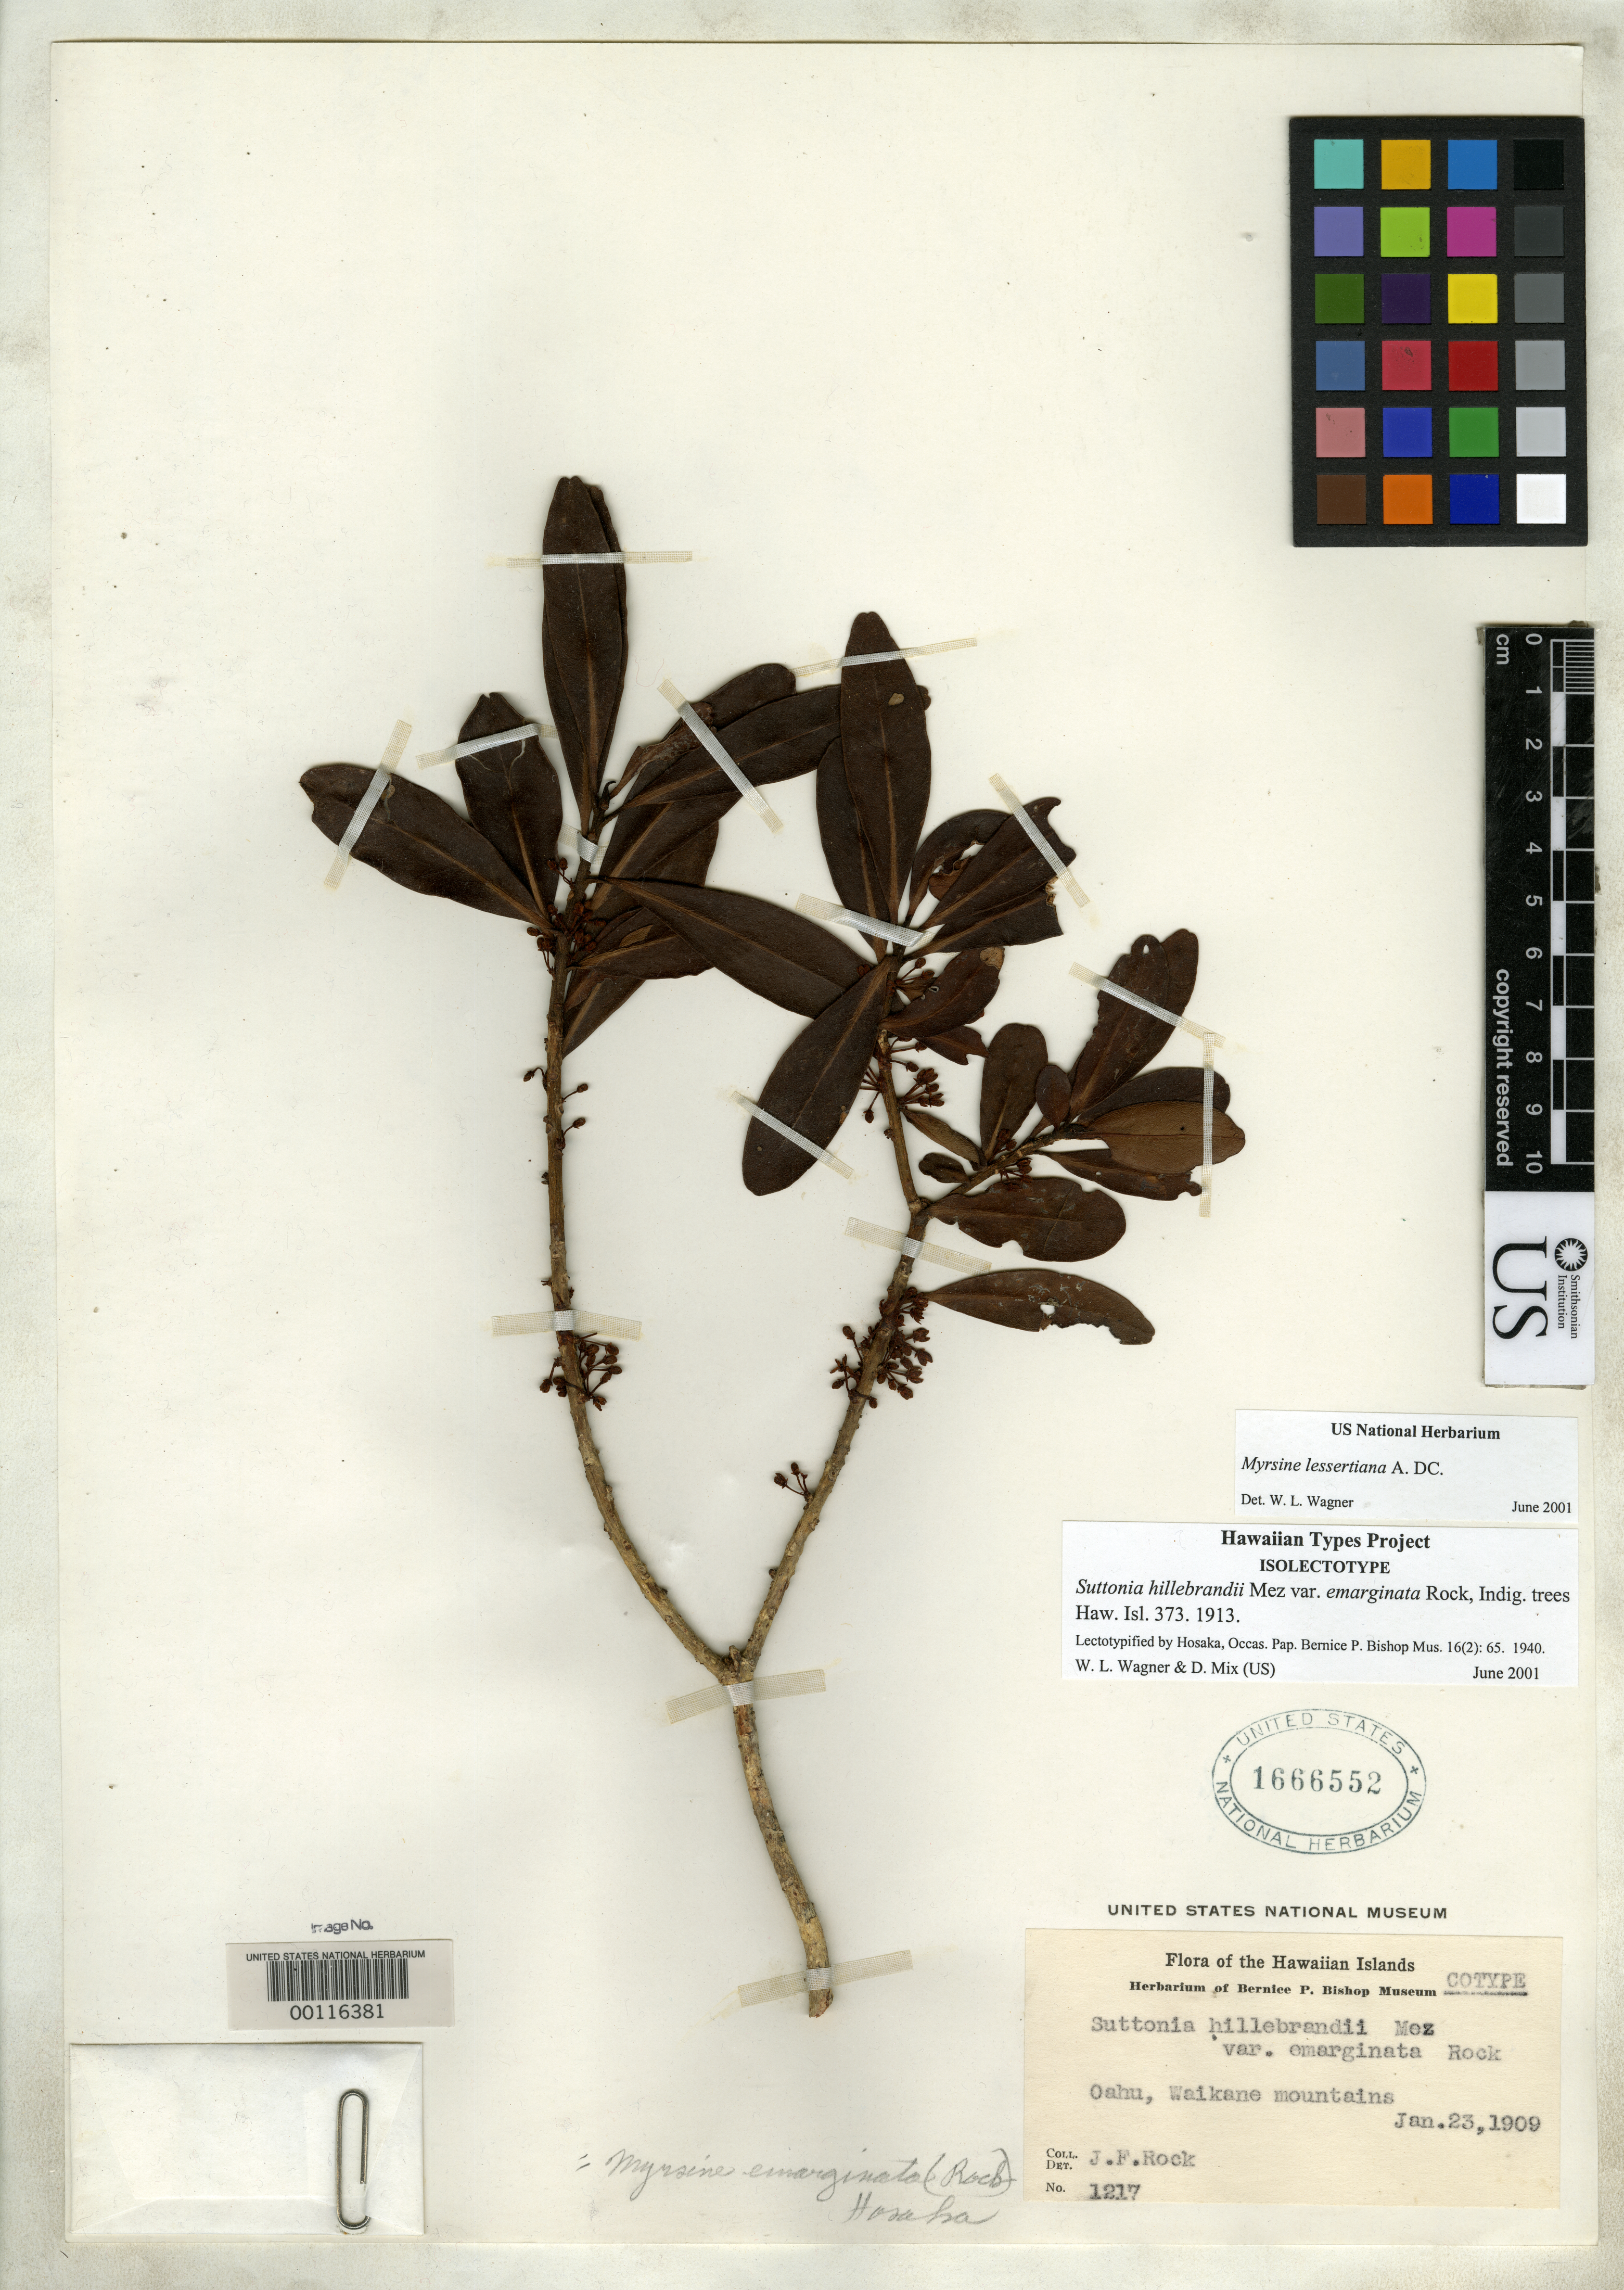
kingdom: Plantae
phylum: Tracheophyta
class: Magnoliopsida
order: Ericales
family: Primulaceae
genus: Suttonia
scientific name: Suttonia hillebrandii var. emarginata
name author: Rock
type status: Isolectotype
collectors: J. F. Rock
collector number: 1217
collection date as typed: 23 Jan 1909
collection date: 1909-01-23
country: United States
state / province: Hawaii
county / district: Honolulu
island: Oahu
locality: Waikane Mountains.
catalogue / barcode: US 1666552